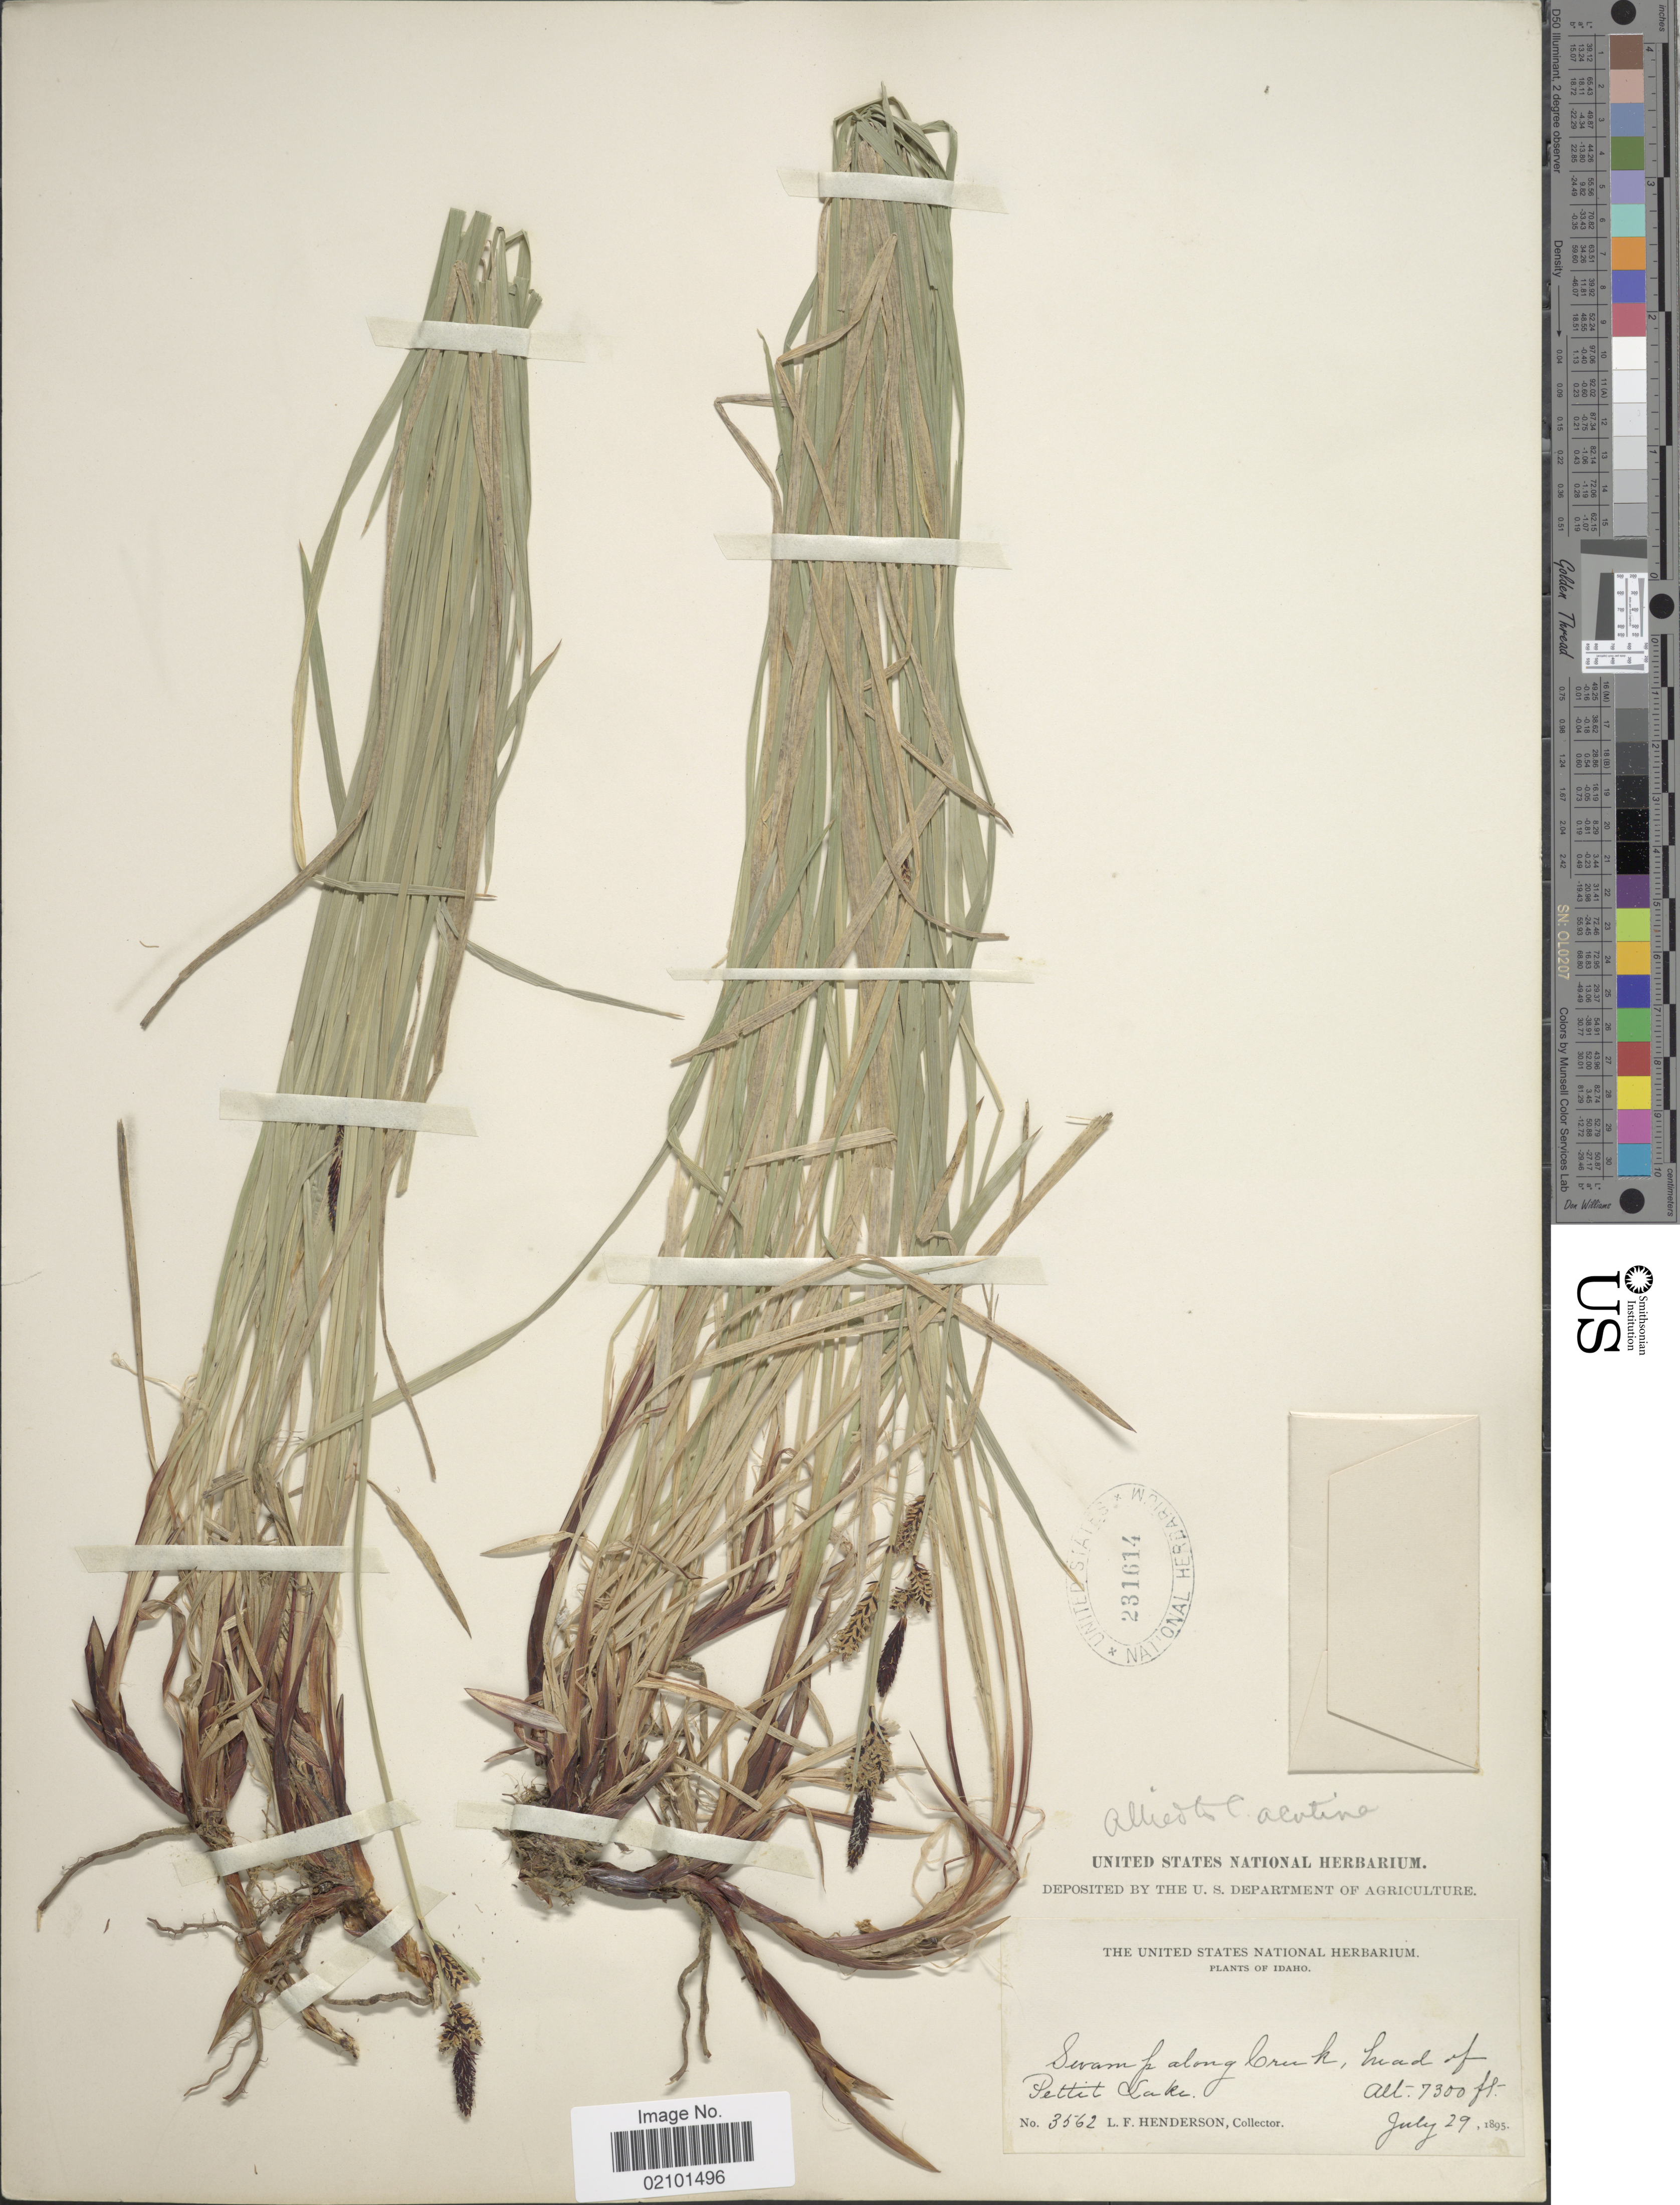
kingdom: Plantae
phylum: Tracheophyta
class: Liliopsida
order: Poales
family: Cyperaceae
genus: Carex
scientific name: Carex sp.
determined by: Strong, Mark T., (BOT), Smithsonian Institution - National Museum of Natural History (UNITED STATES)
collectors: L. Henderson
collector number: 3562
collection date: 1895-07-29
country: United States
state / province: Idaho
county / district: Blaine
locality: Along Creek head of Pettit Lake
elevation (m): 2225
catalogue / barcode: US 231614